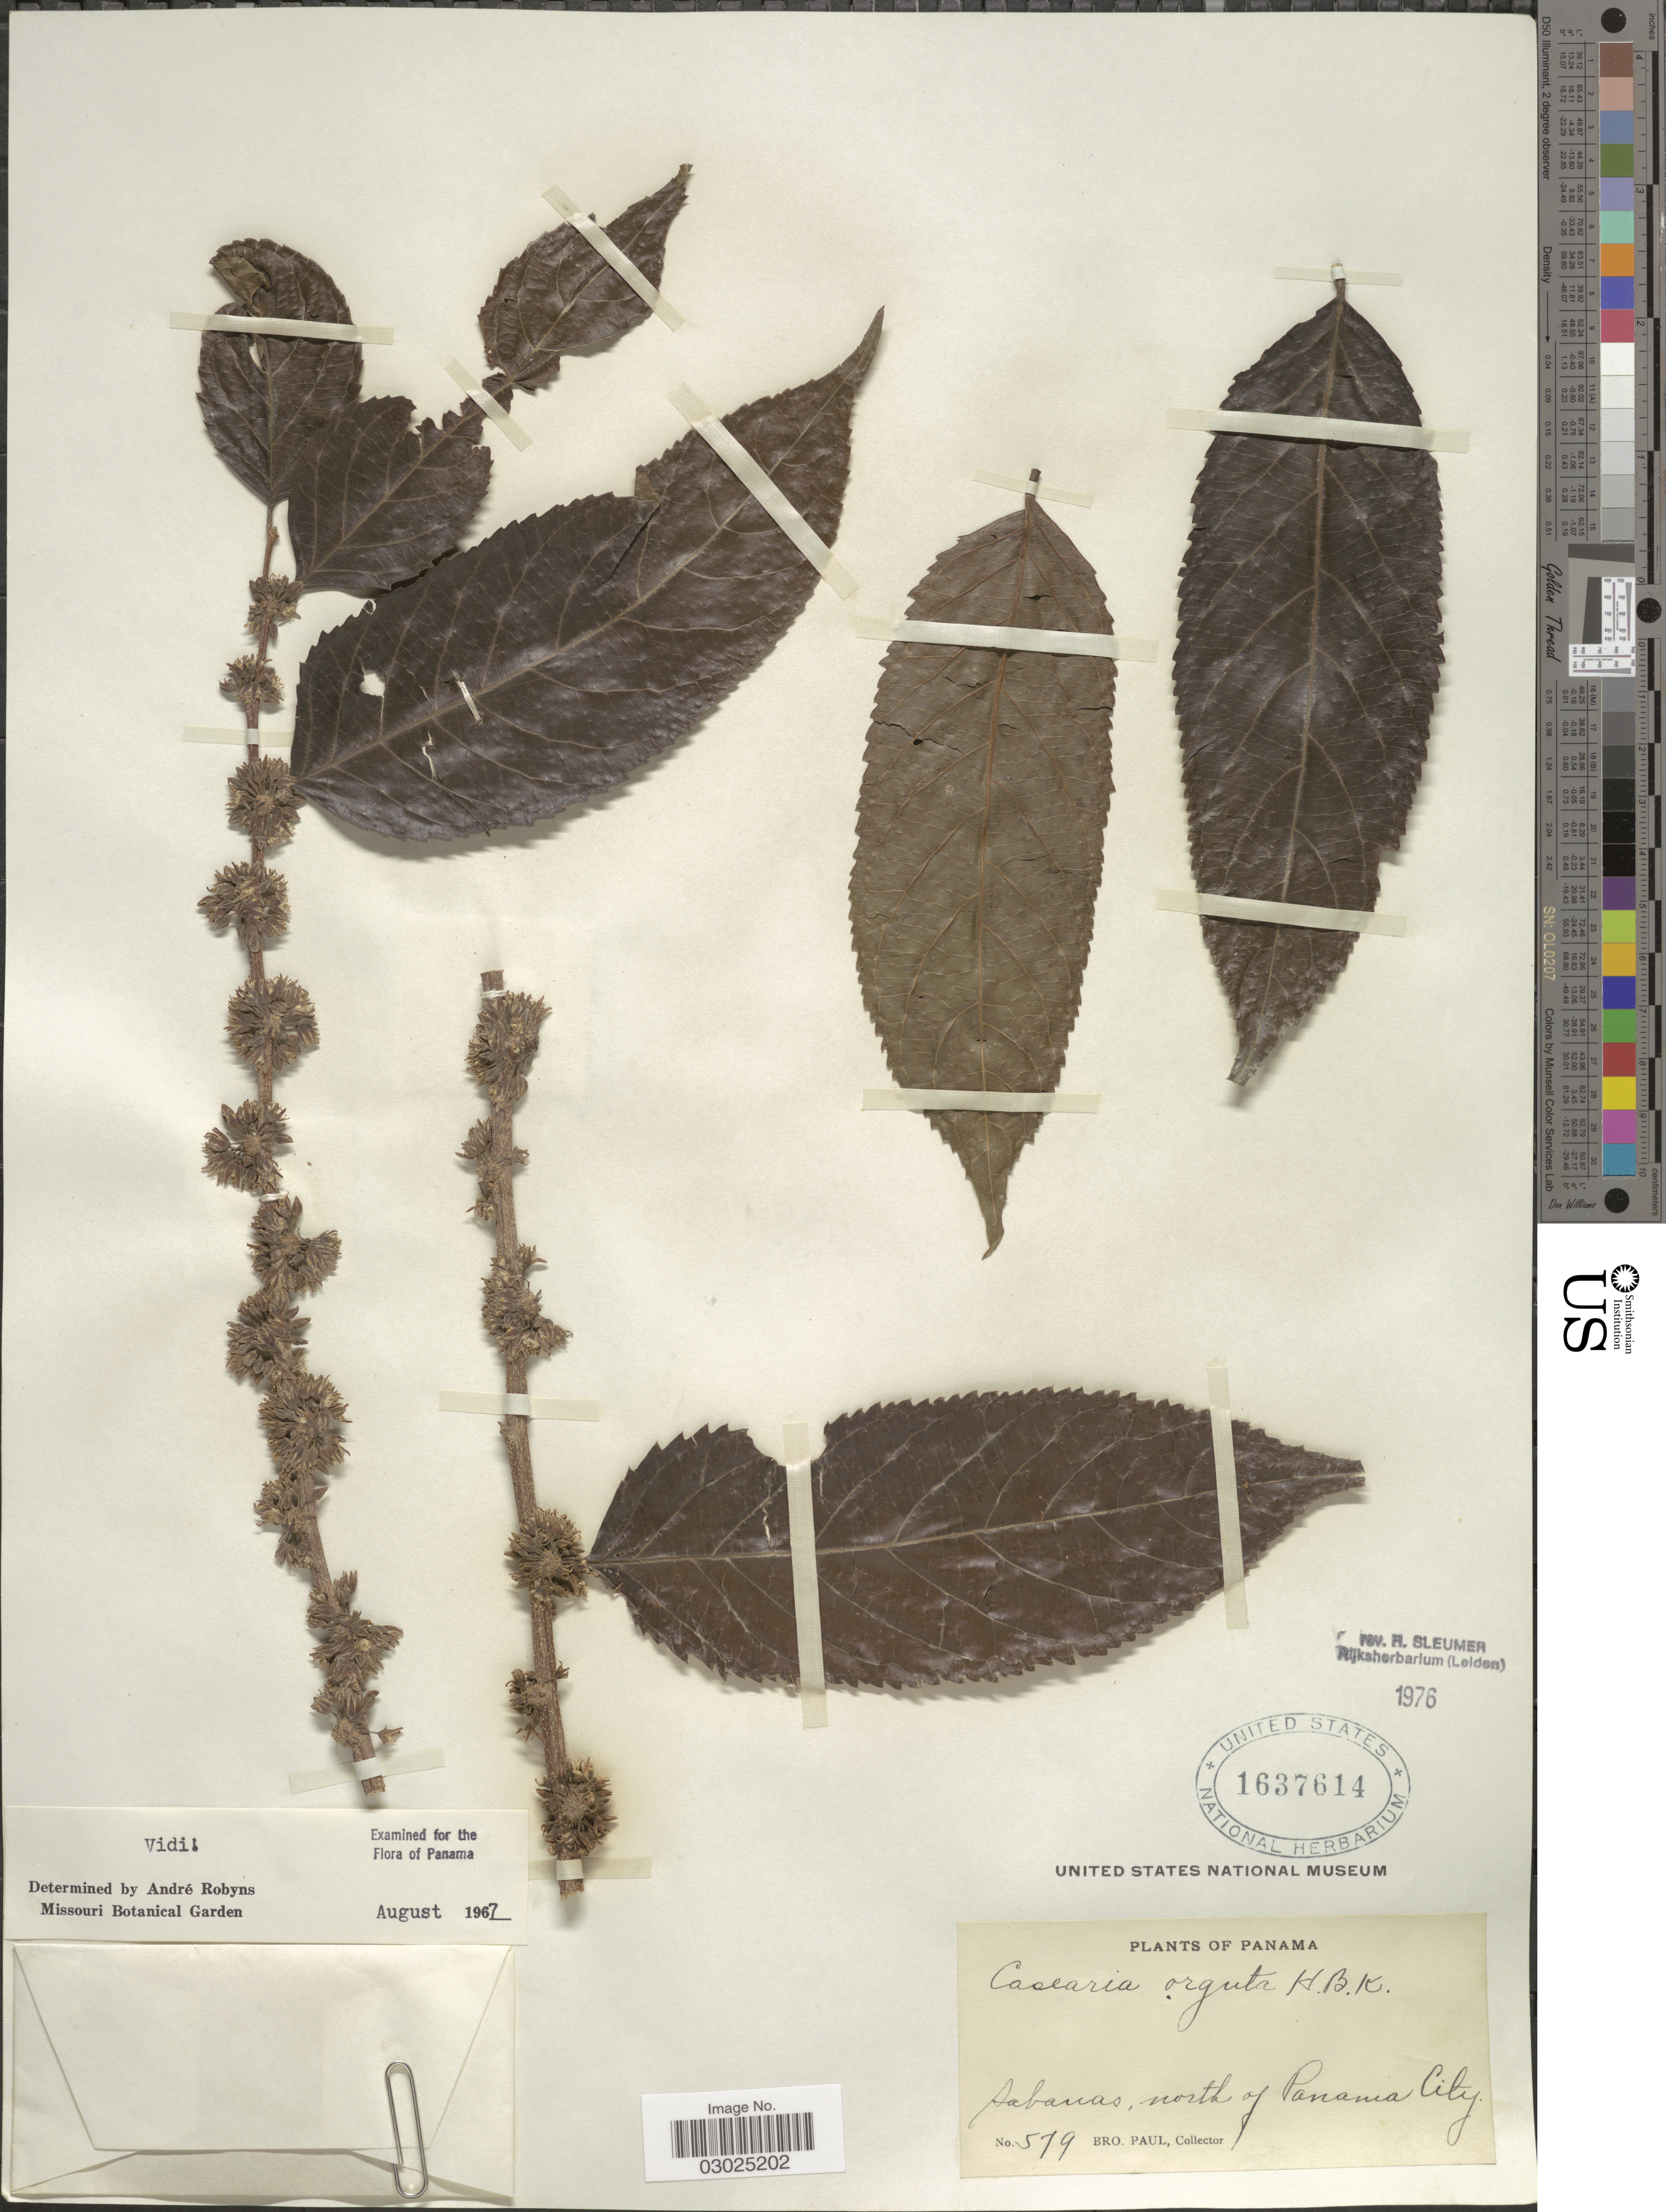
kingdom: Plantae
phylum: Tracheophyta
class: Magnoliopsida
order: Malpighiales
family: Salicaceae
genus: Casearia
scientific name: Casearia arguta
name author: Kunth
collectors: B. Paul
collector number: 579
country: Panama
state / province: Panamá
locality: Sabanas, north of Panama City.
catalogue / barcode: US 1637614